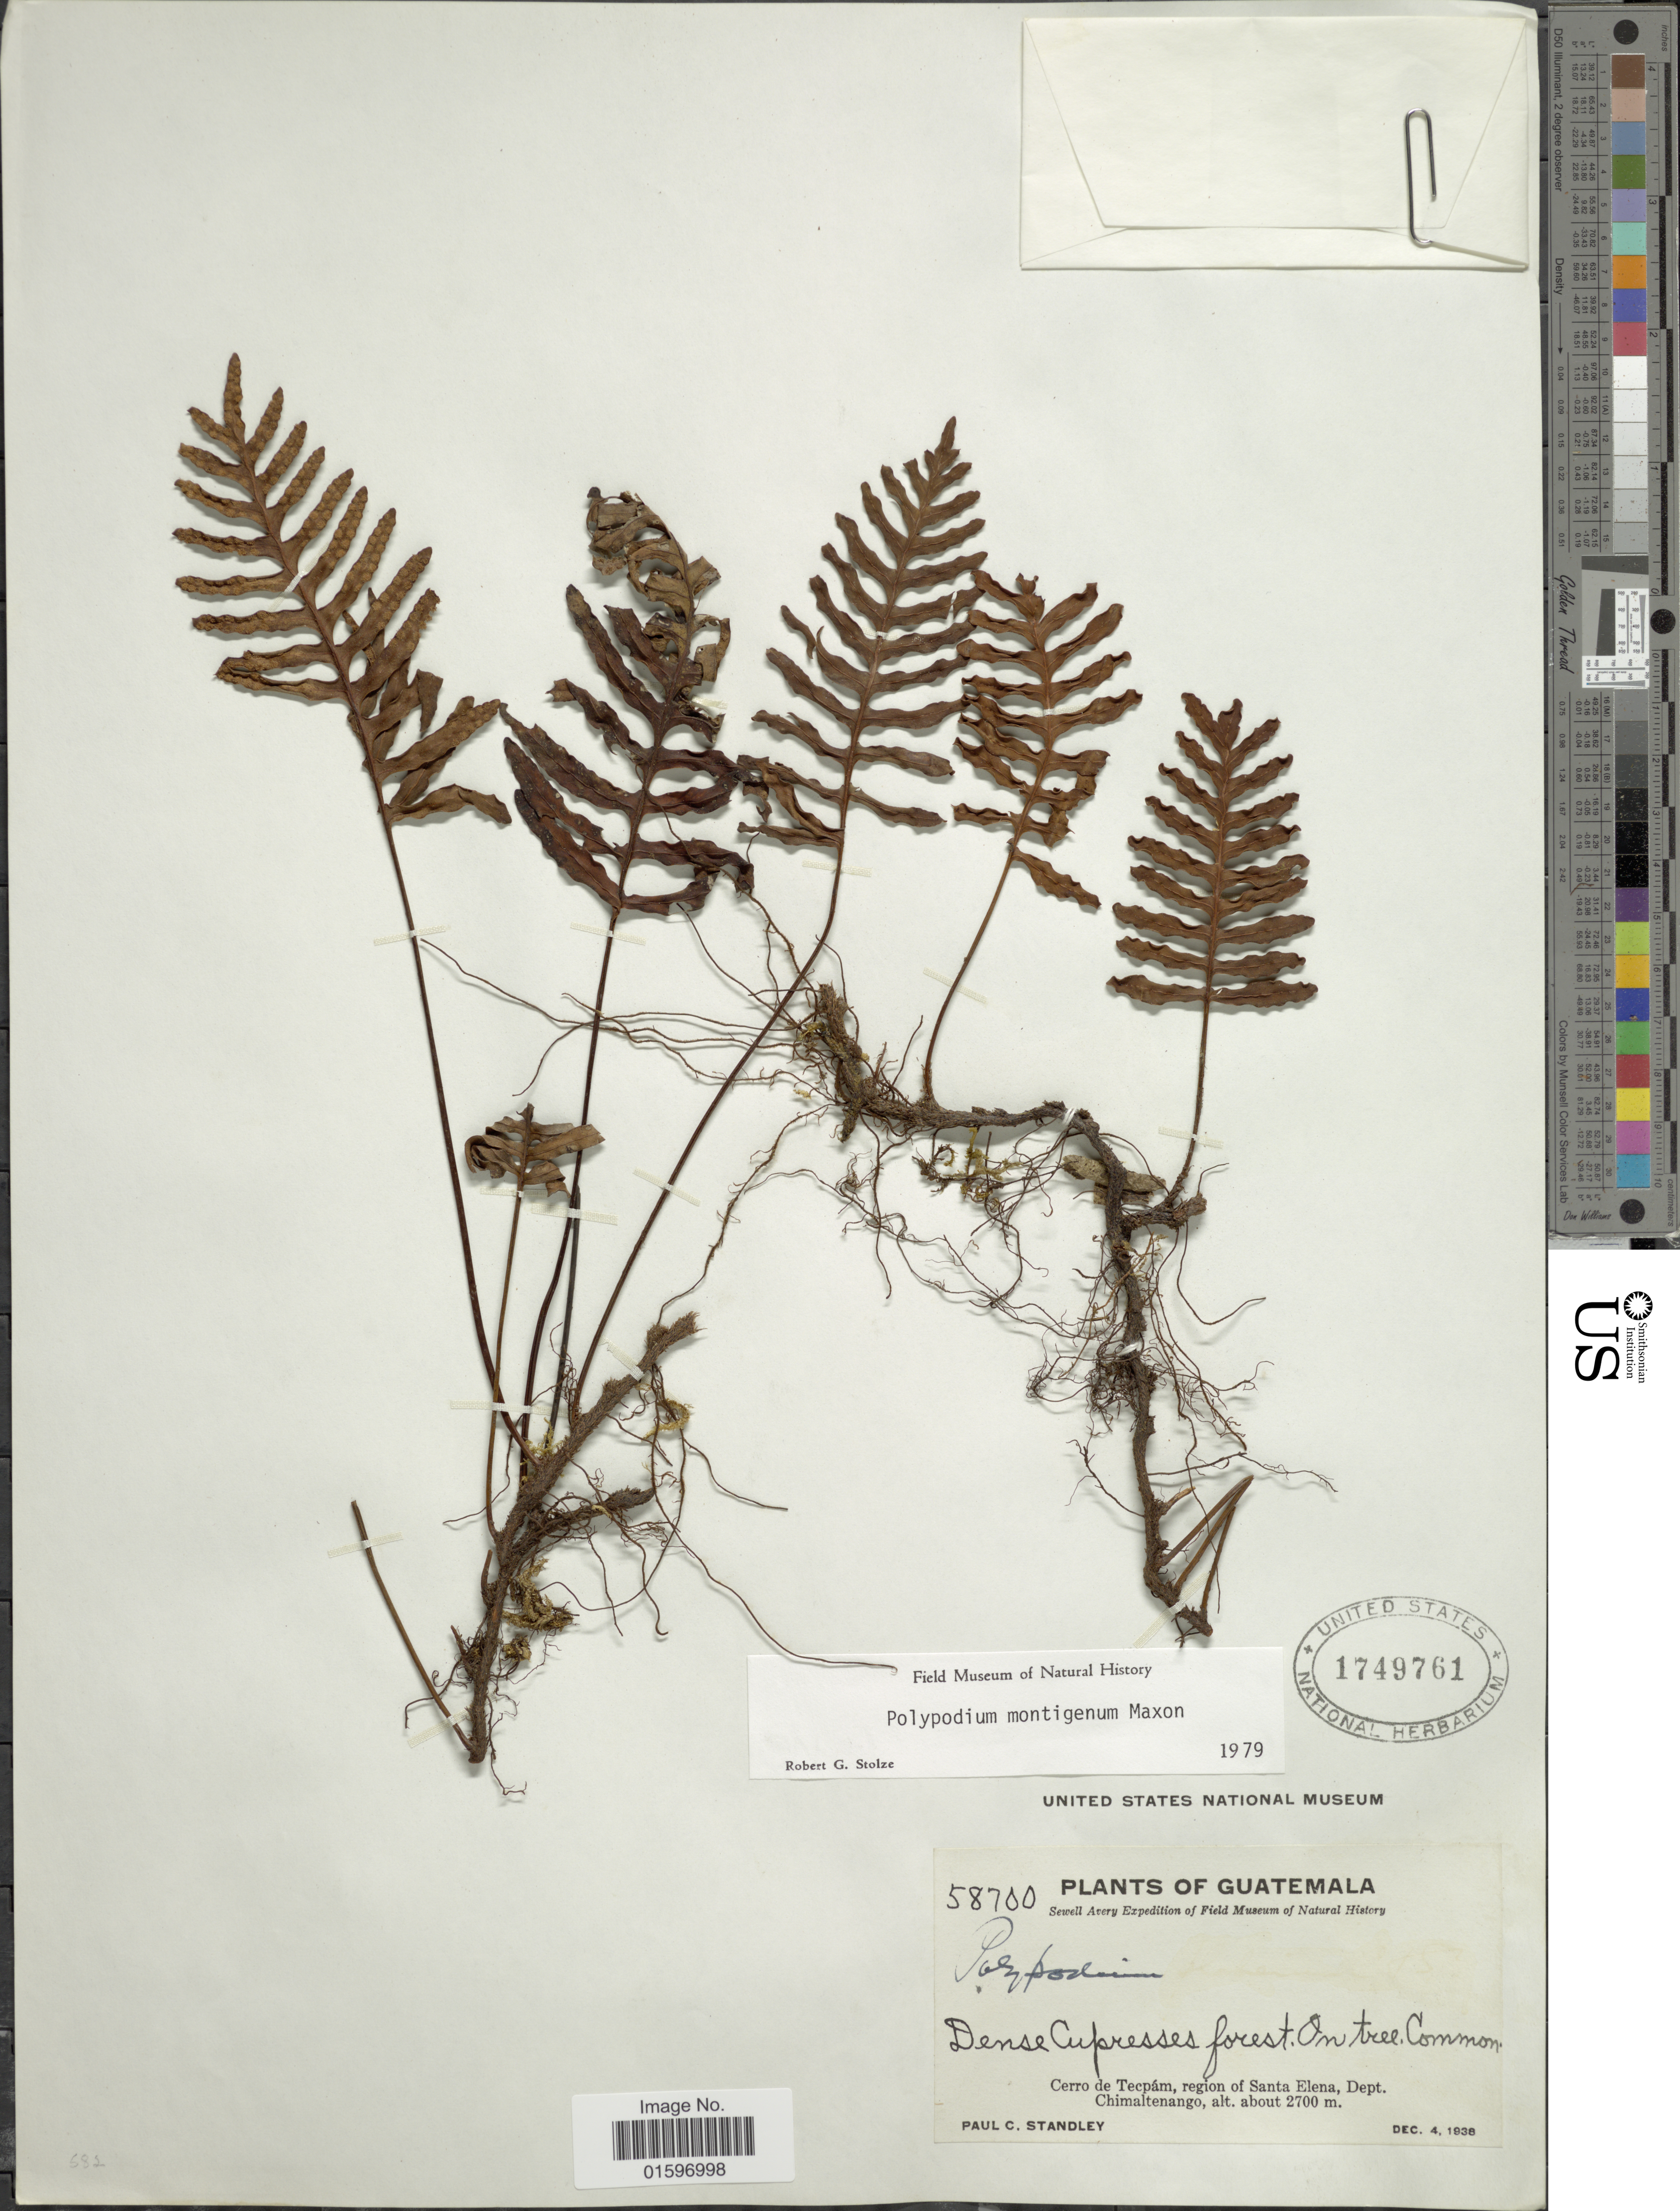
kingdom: Plantae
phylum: Tracheophyta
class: Polypodiopsida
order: Polypodiales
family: Polypodiaceae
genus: Pleopeltis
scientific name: Pleopeltis alansmithii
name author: (R.C. Moran)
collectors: P. C. Standley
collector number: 58700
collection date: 1938-12-04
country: Guatemala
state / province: Chimaltenango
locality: Cerro de Tecpám, region of Santa Elena, Depart. Chimaltenango.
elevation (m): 2700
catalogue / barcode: US 1749761